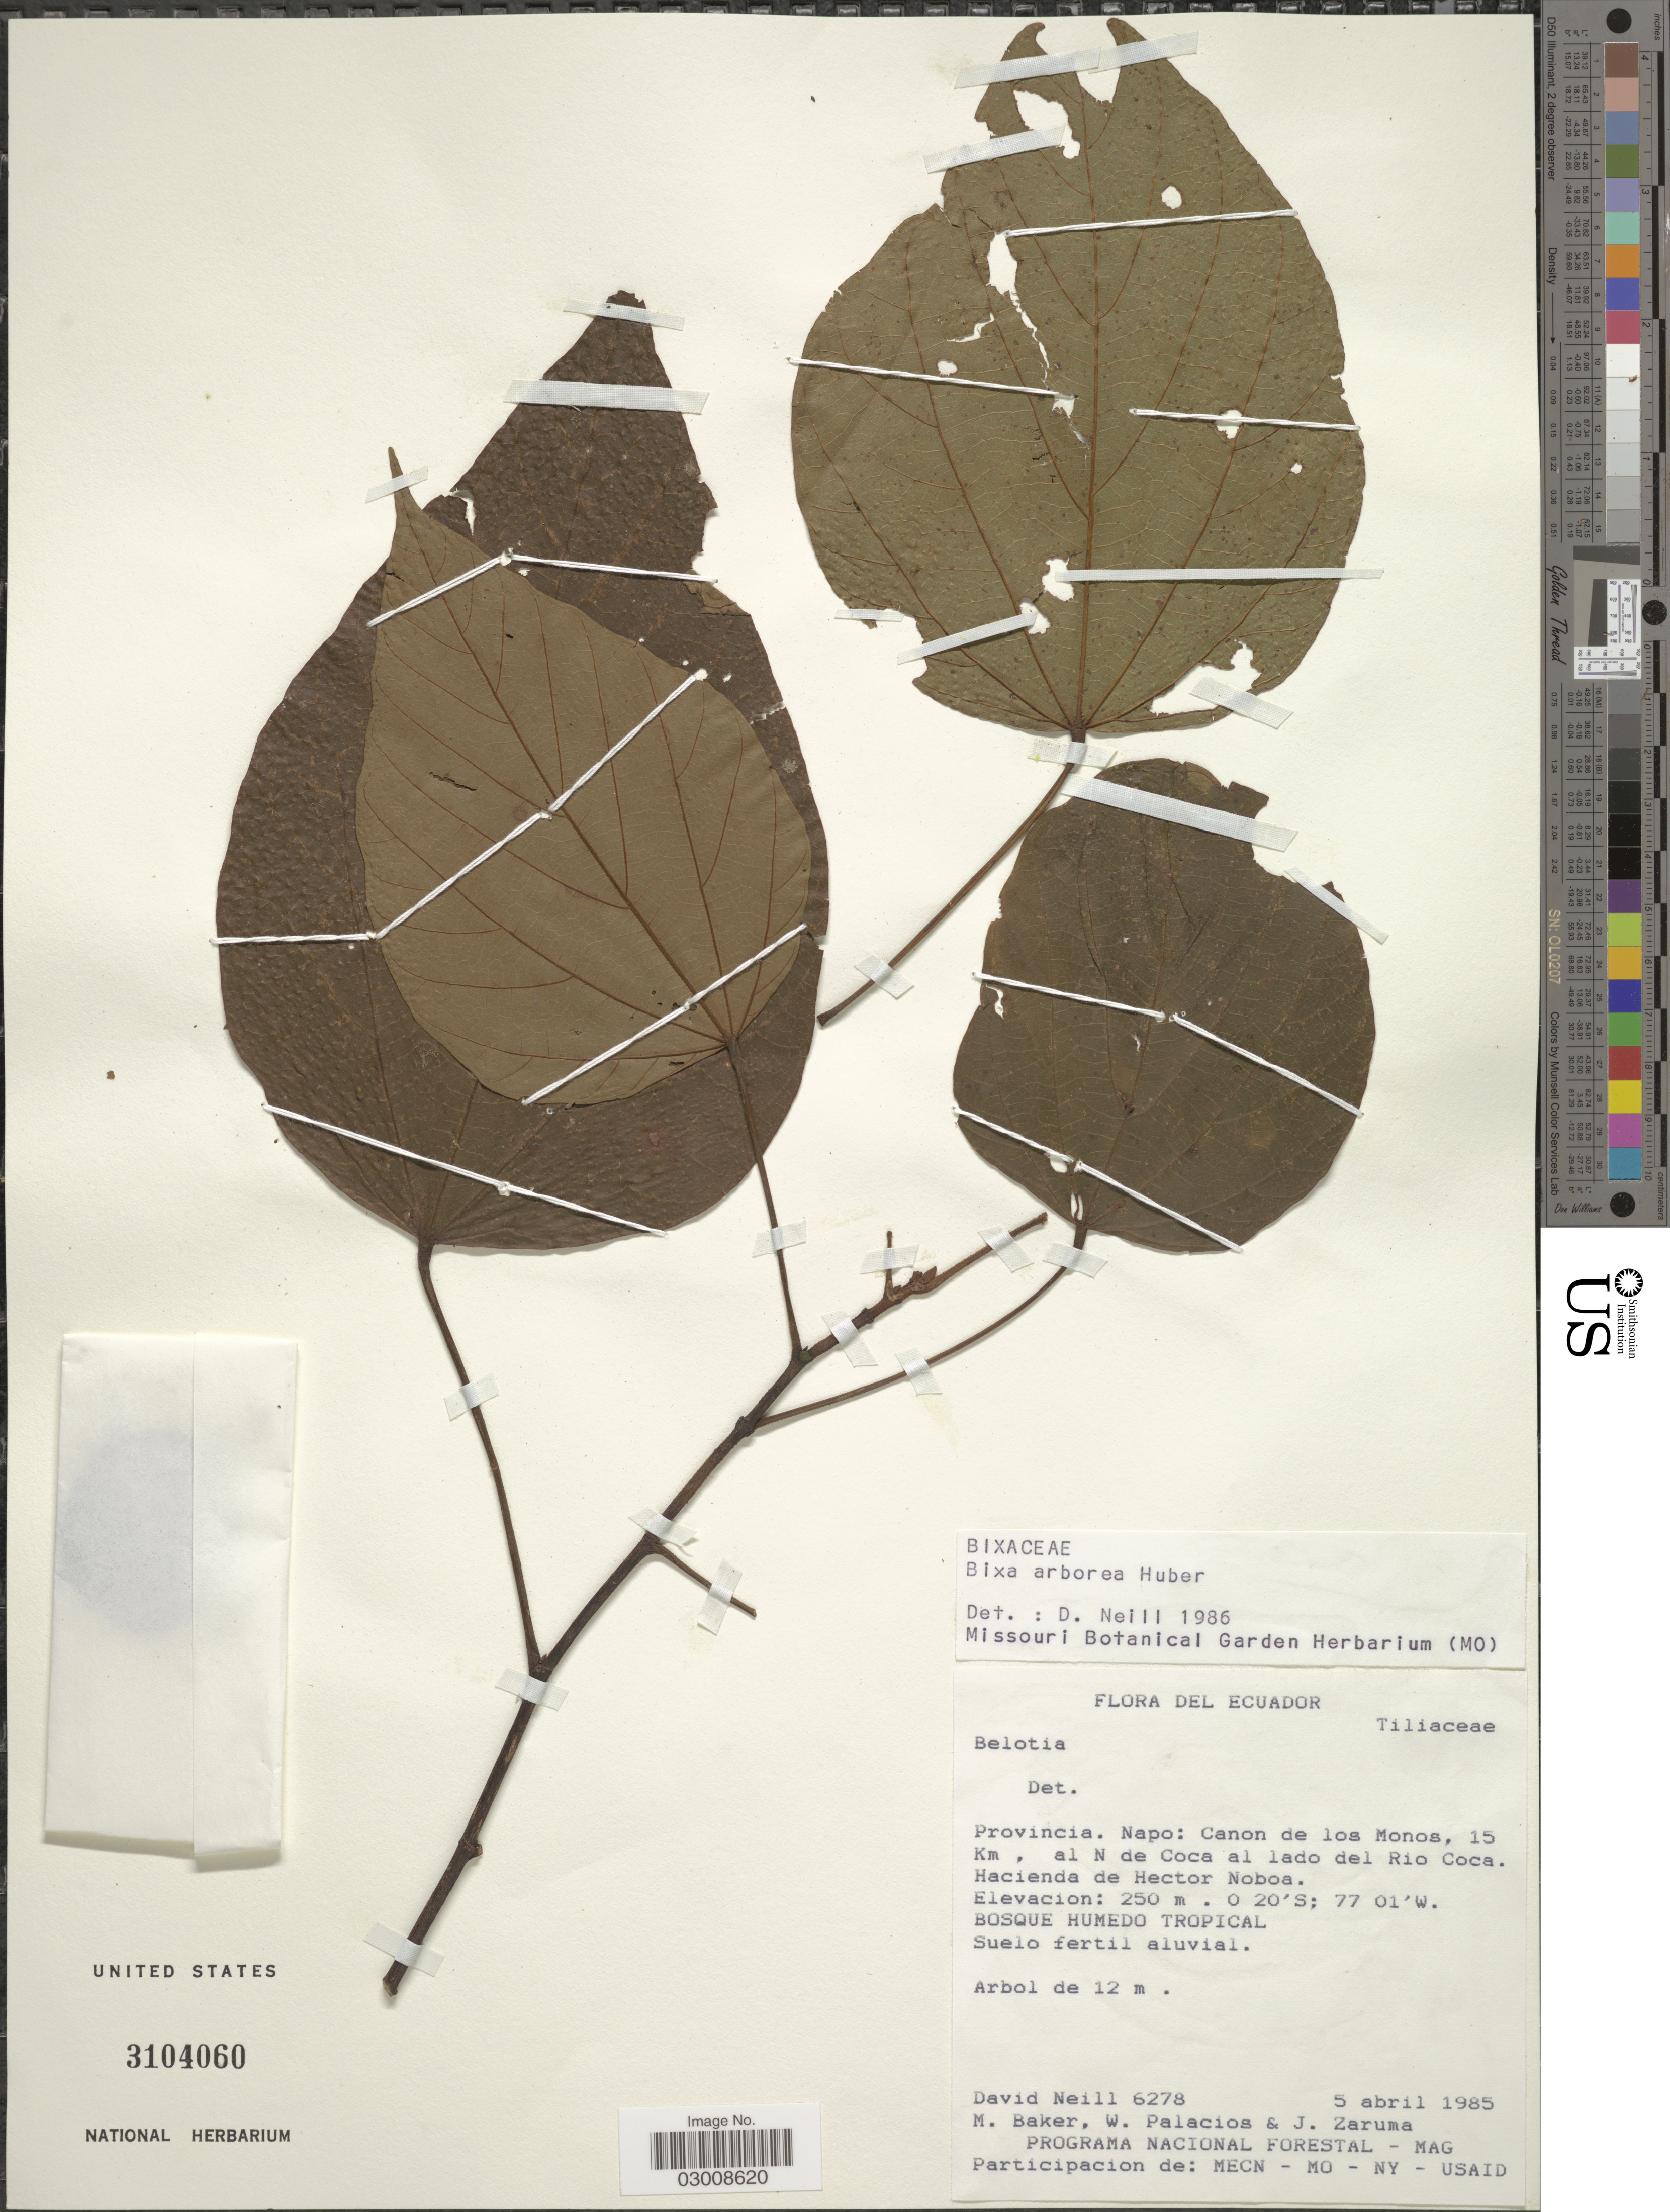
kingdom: Plantae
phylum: Tracheophyta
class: Magnoliopsida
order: Malvales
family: Bixaceae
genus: Bixa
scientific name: Bixa arborea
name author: Huber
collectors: D. Neill, M. Baker, W. Palacios & J. Zaruma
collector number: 6278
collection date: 1985-05-05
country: Ecuador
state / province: Napo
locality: Canon de los Monos, 15 Km. al N de Coca al lado del Rio Coca, Hacienda de Hector Noboa.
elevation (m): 250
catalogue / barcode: US 3104060